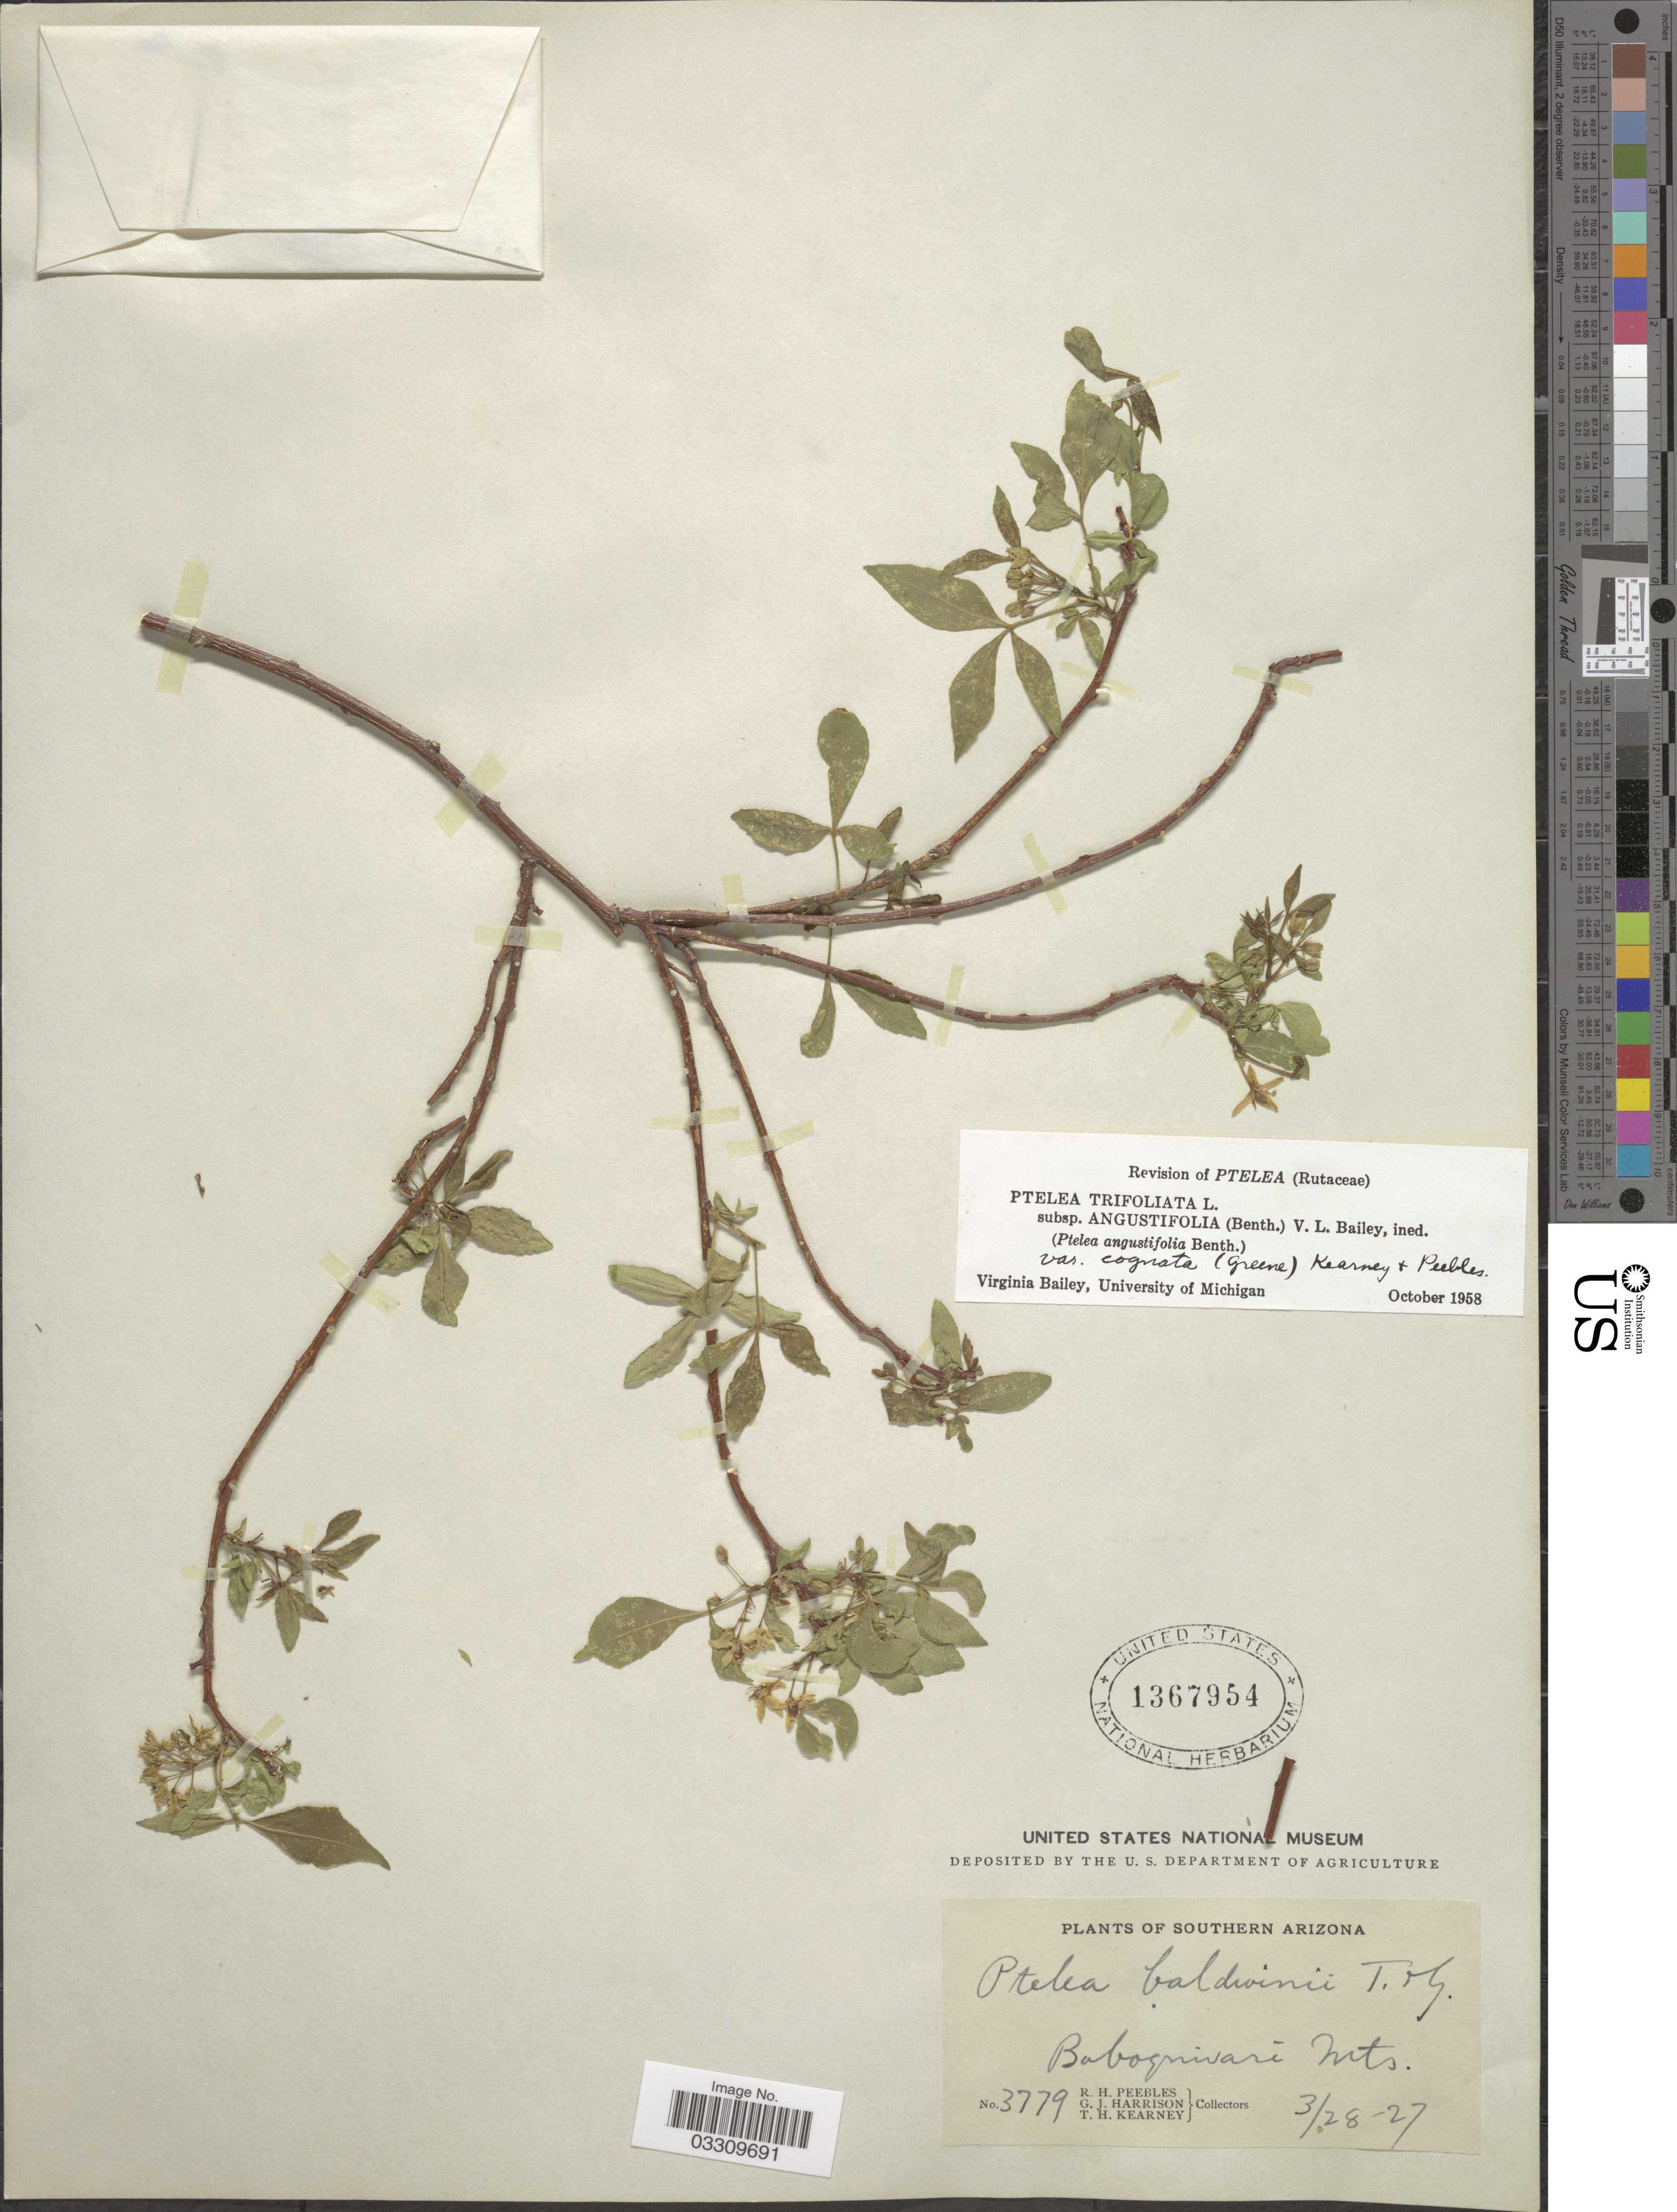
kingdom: Plantae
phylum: Tracheophyta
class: Magnoliopsida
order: Sapindales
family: Rutaceae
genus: Ptelea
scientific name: Ptelea trifoliata var. cognata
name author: (Greene) V. L. Bailey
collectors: R. H. Peebles, G. J. Harrison & T. H. Kearney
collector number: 3779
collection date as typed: Transcribed d/m/y: 28/3/27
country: United States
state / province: Arizona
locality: Southern Arizona, Baboquivari Mts.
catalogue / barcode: US 1367954